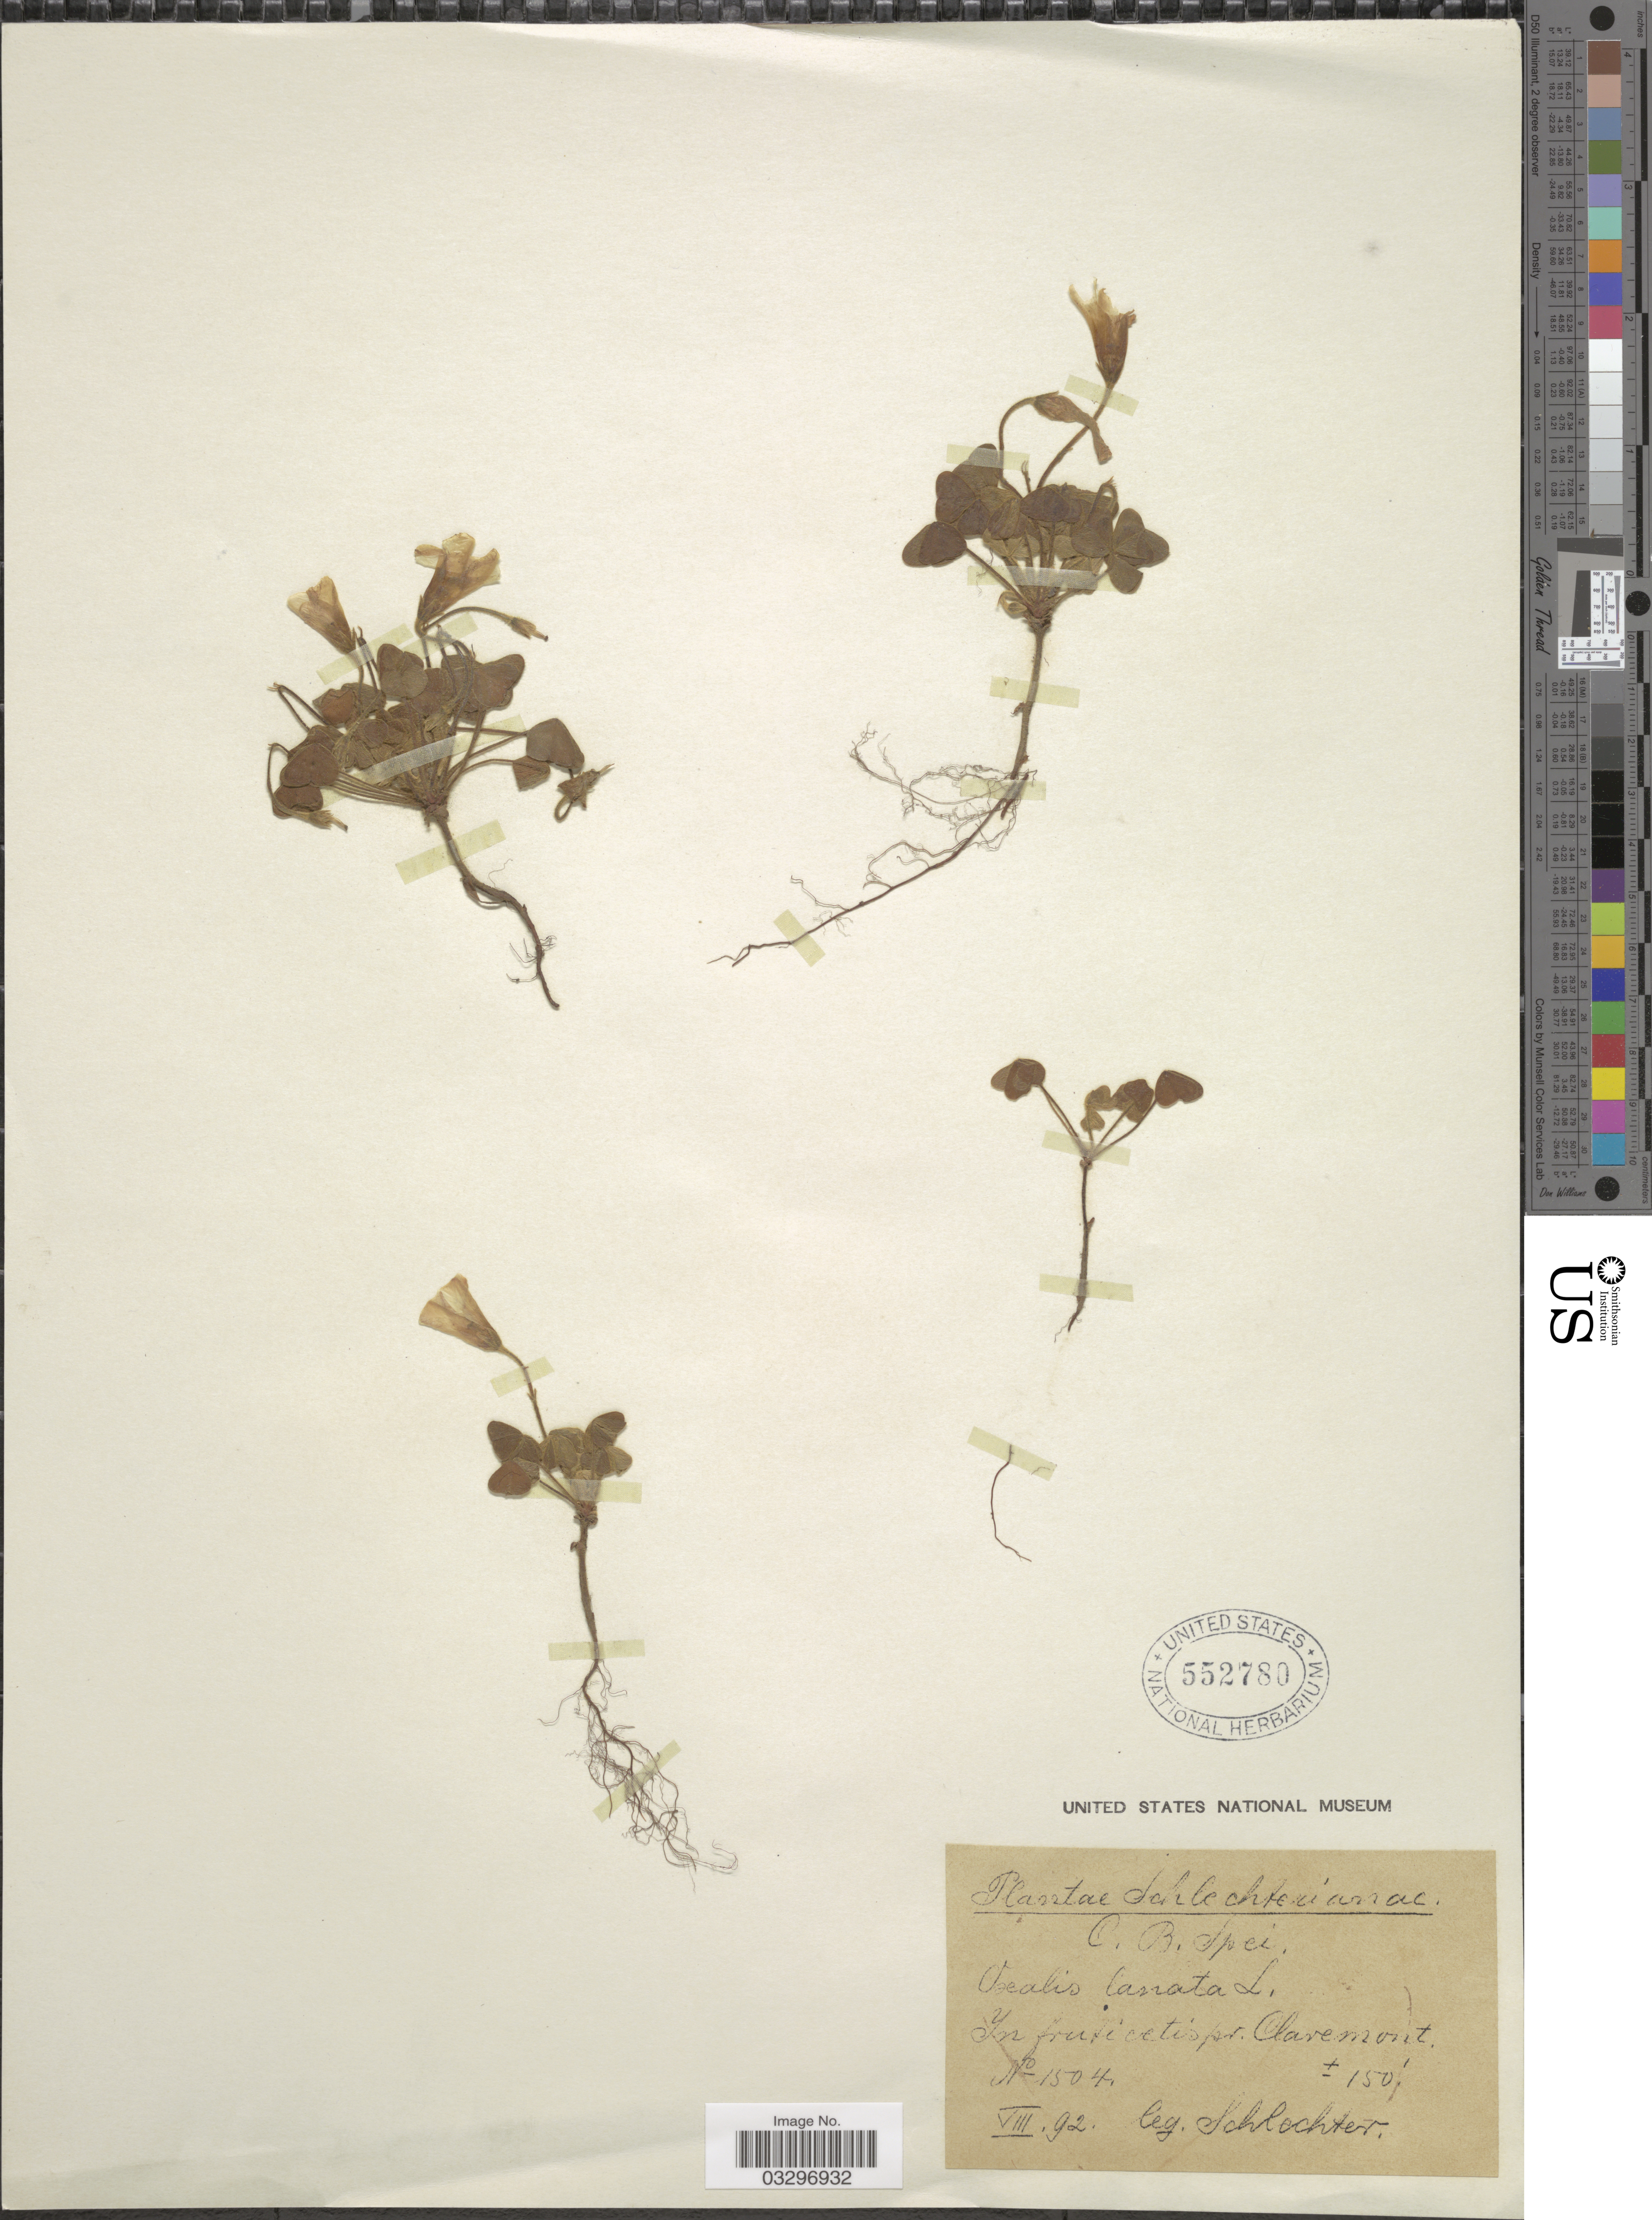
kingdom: Plantae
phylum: Tracheophyta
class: Magnoliopsida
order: Oxalidales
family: Oxalidaceae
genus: Oxalis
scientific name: Oxalis lanata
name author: Thunb.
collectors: Schlechter, --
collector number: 1504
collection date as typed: Transcribed d/m/y: /8/92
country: South Africa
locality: In fruticetis pr. Claremont.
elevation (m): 46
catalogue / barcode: US 552780